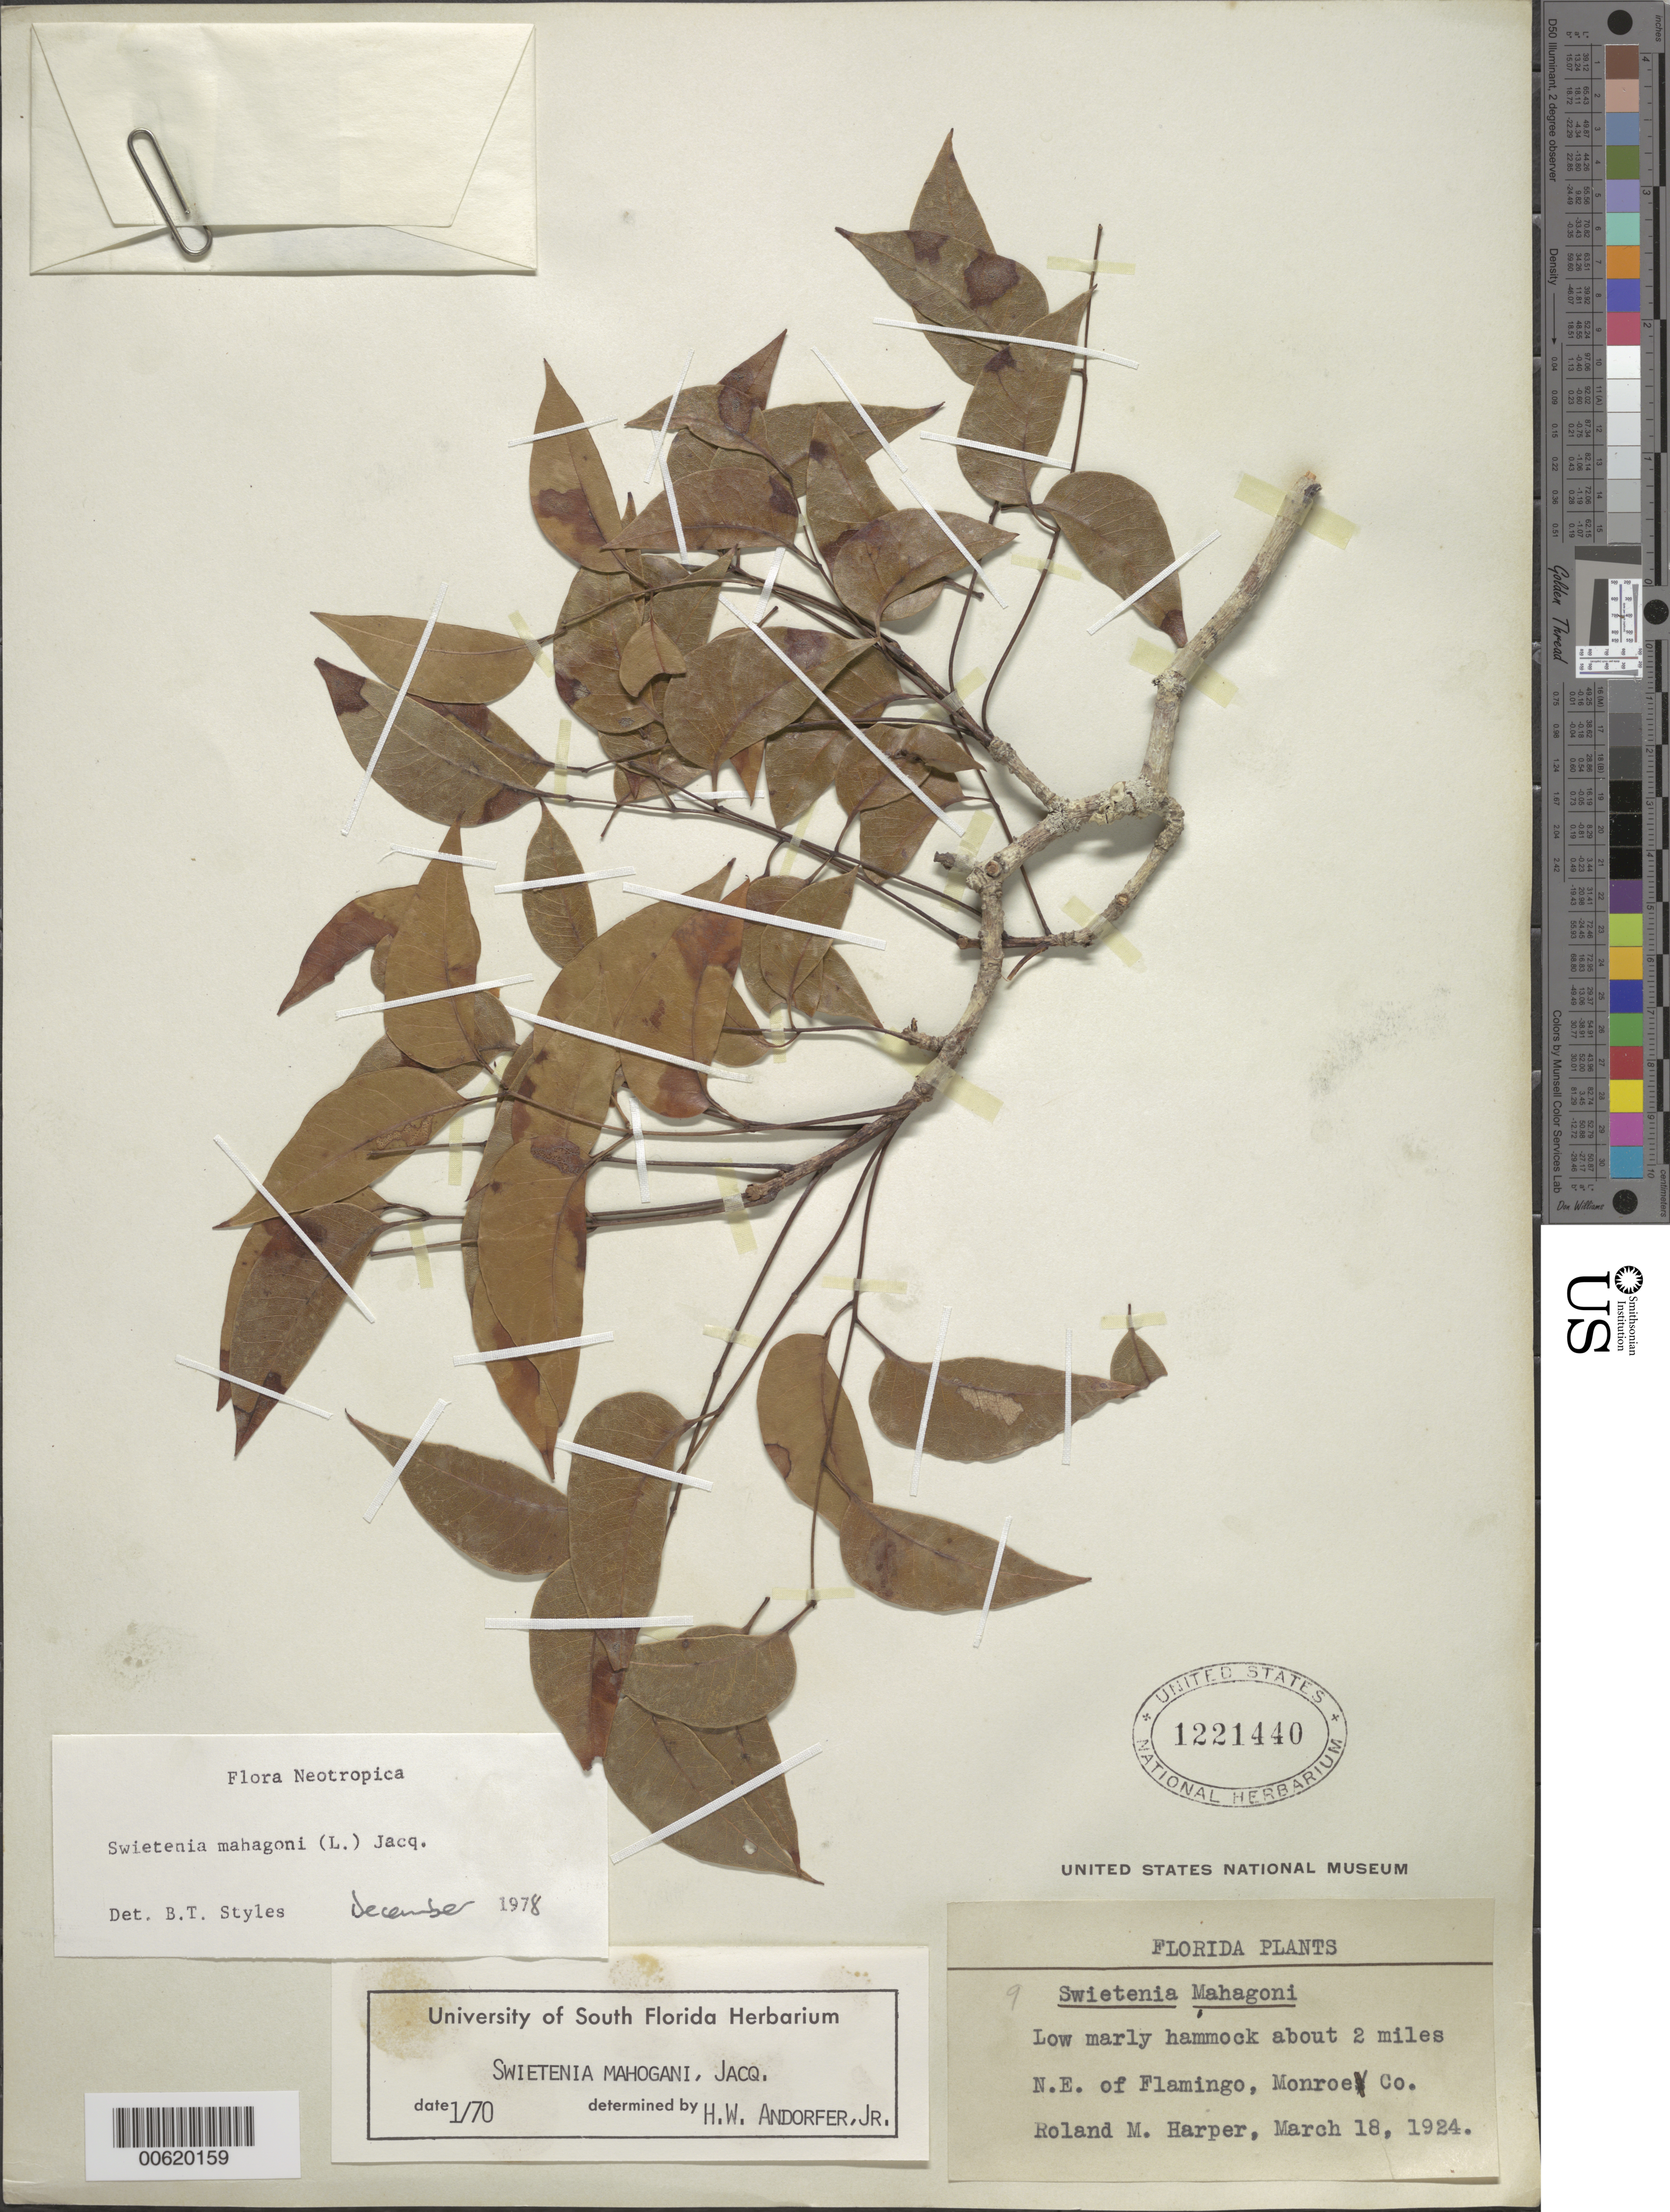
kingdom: Plantae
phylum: Tracheophyta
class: Magnoliopsida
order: Sapindales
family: Meliaceae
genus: Swietenia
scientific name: Swietenia mahagoni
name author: (L.) Jacq.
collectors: R. M. Harper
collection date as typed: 18 Mar 1924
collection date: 1924-03-18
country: United States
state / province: Florida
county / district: Monroe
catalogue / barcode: US 1221440